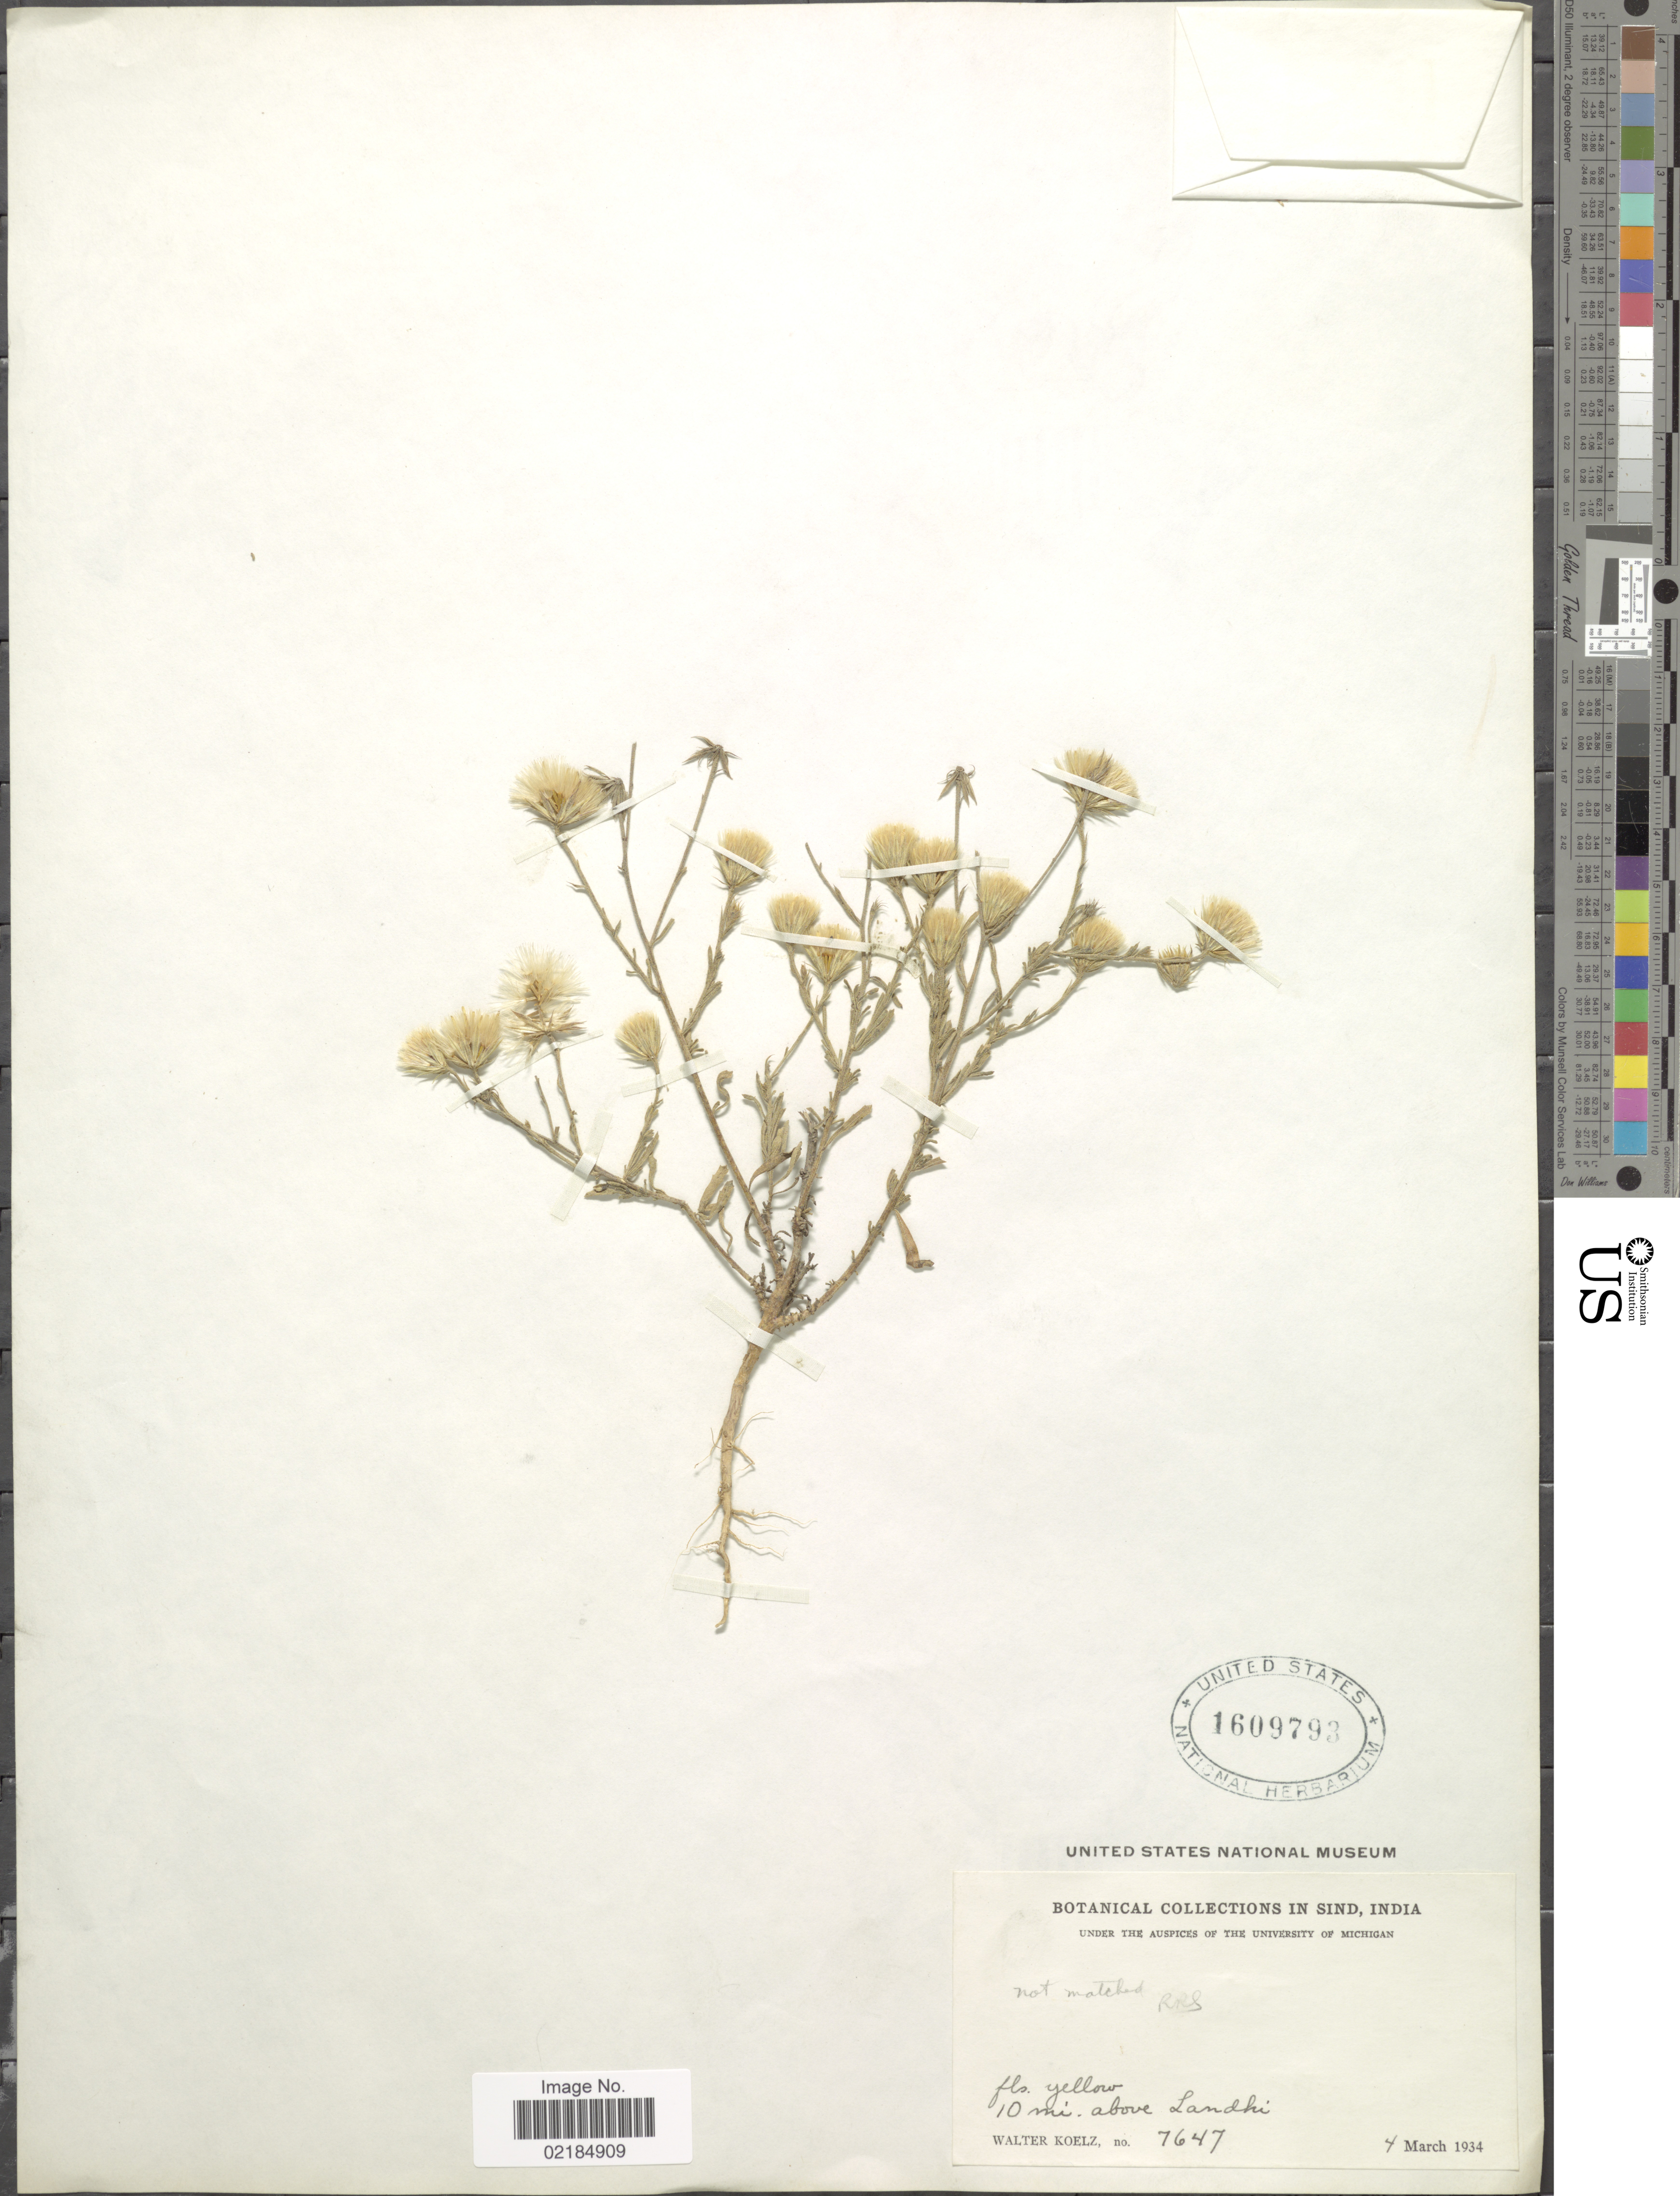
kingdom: Plantae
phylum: Tracheophyta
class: Magnoliopsida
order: Asterales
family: Asteraceae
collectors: W. N. Koelz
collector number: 7647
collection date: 1934-03-04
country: Pakistan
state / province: Sindh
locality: Sind, India. 10 mi. above Landhi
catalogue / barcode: US 1609793